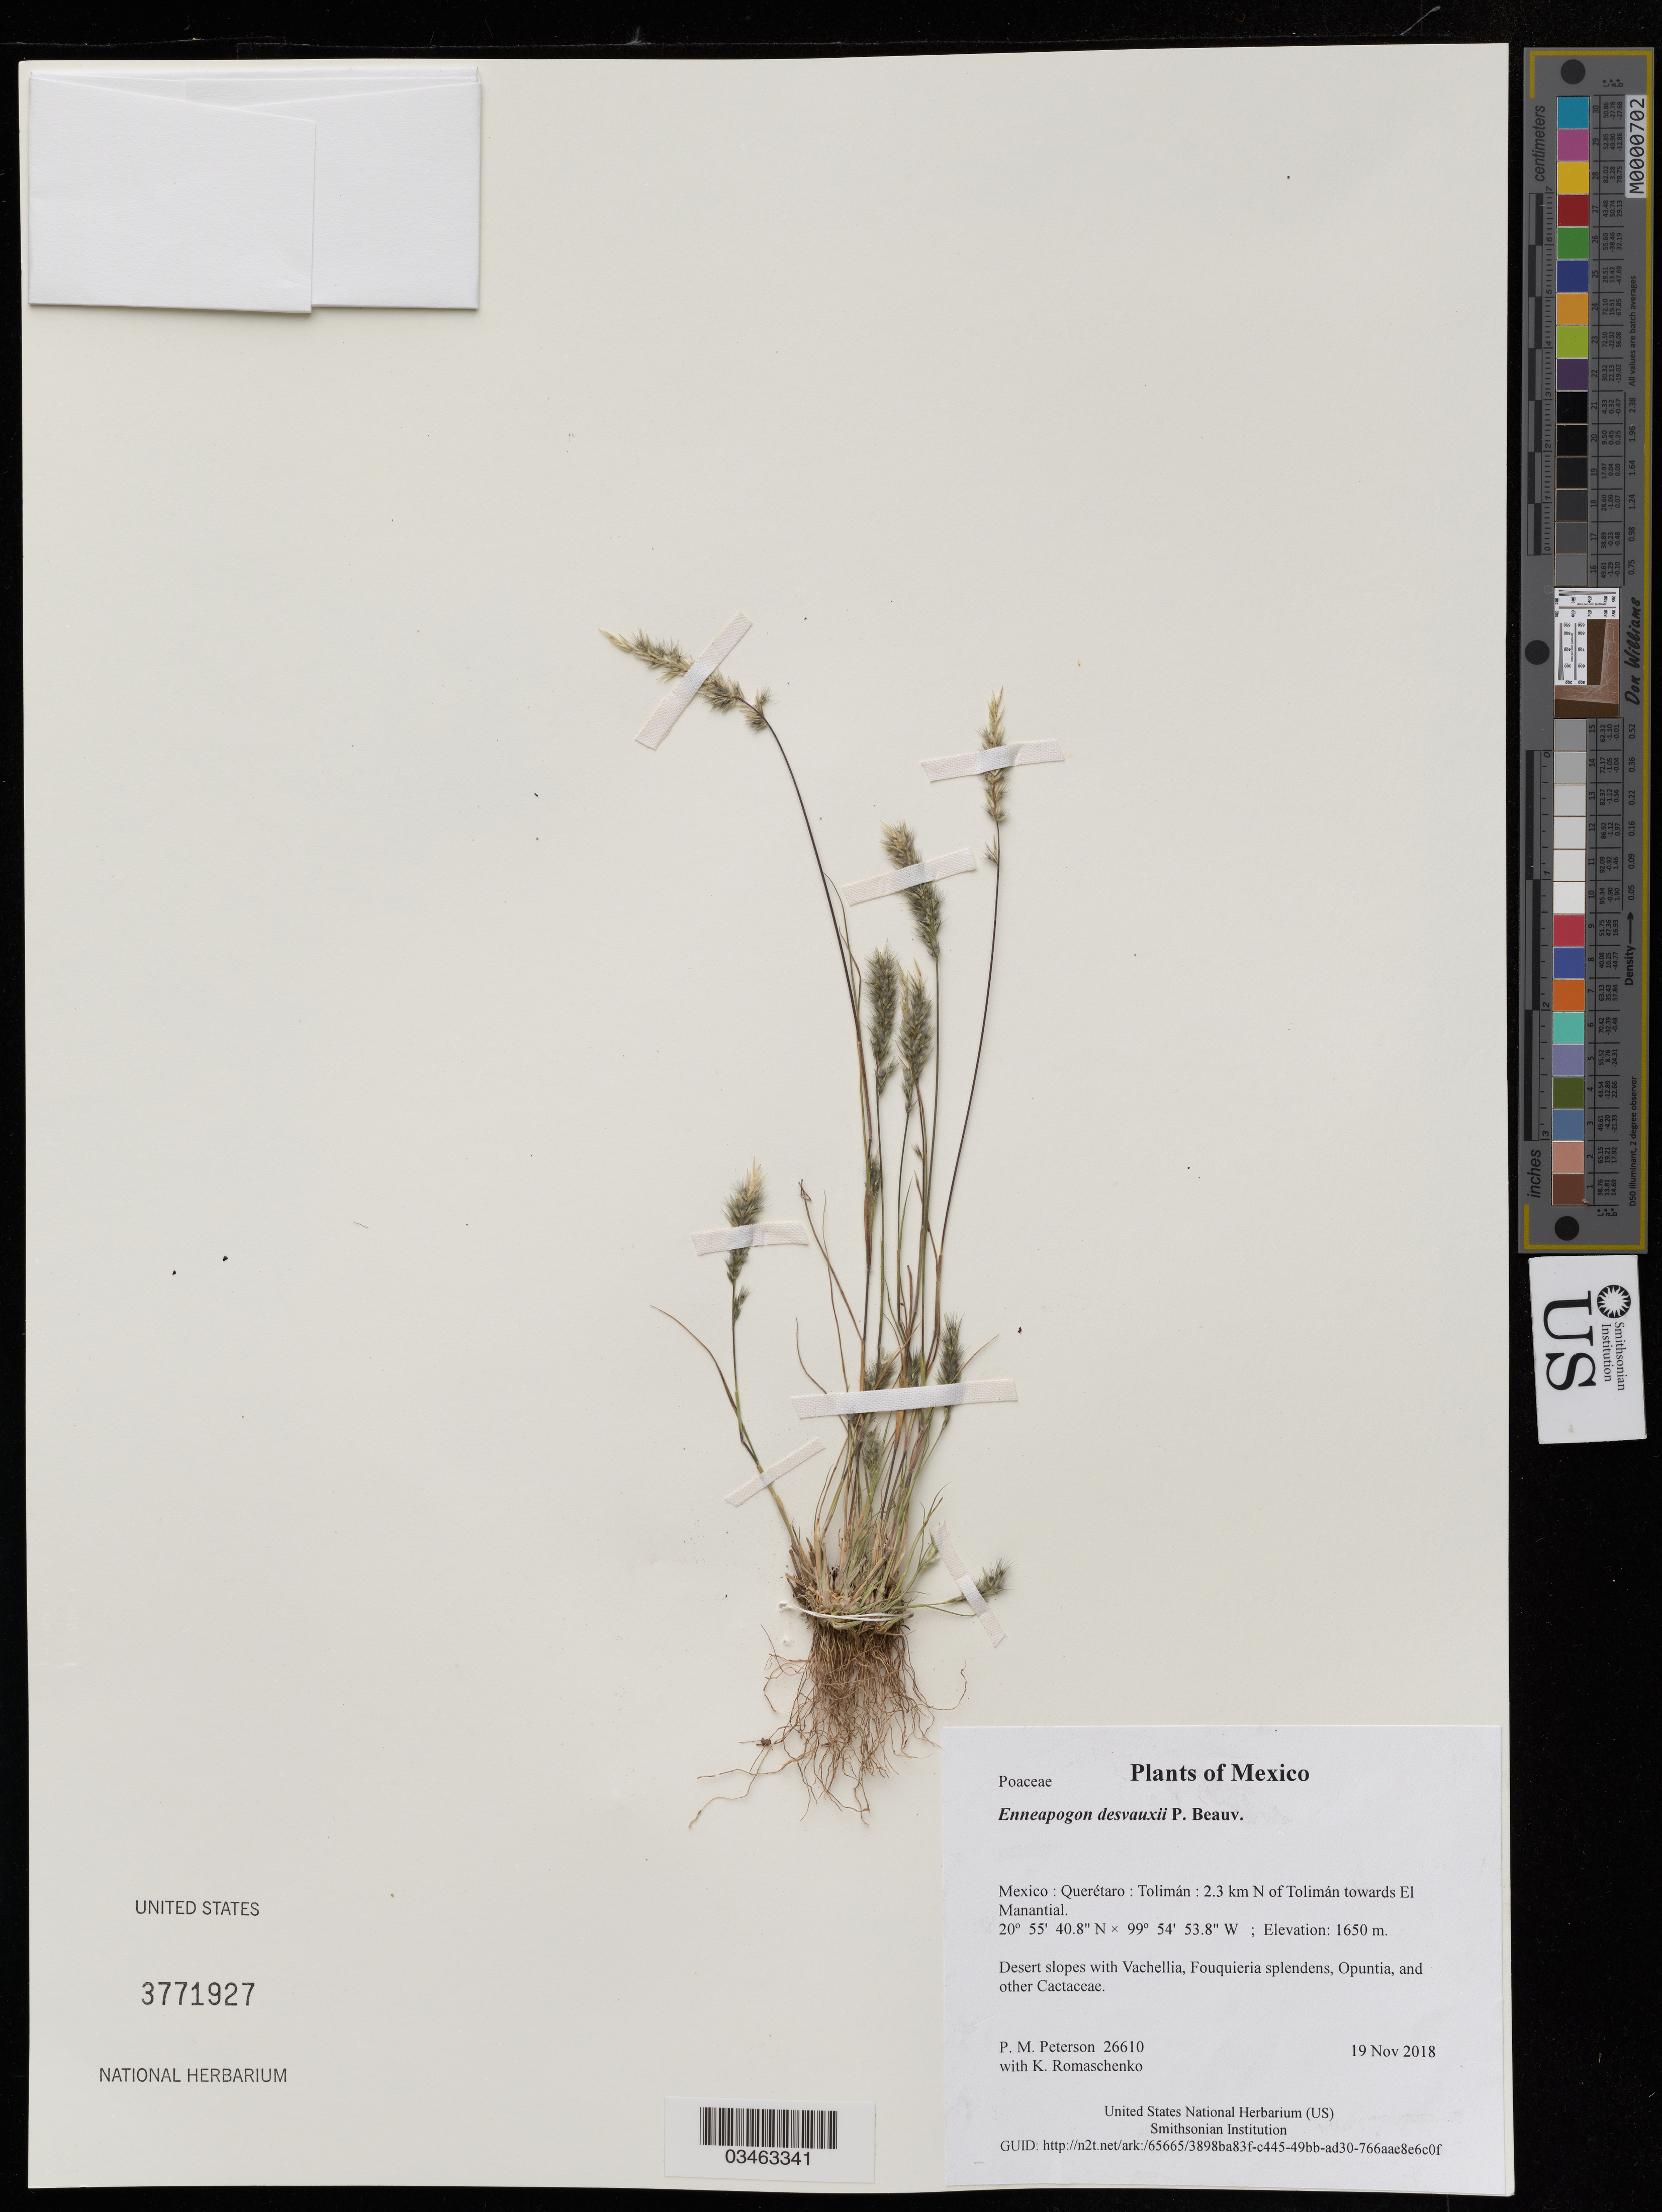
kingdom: Plantae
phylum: Tracheophyta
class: Liliopsida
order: Poales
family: Poaceae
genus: Enneapogon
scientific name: Enneapogon desvauxii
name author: P. Beauv.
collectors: P. M. Peterson & K. Romaschenko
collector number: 26610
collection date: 2018-11-19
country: Mexico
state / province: Querétaro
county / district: Tolimán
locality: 2.3 km N of Tolimán towards El Manantial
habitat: Desert slopes with Vachellia, Fouquieria splendens, Opuntia, and other Cactaceae.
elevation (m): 1650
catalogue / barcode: US 3771927